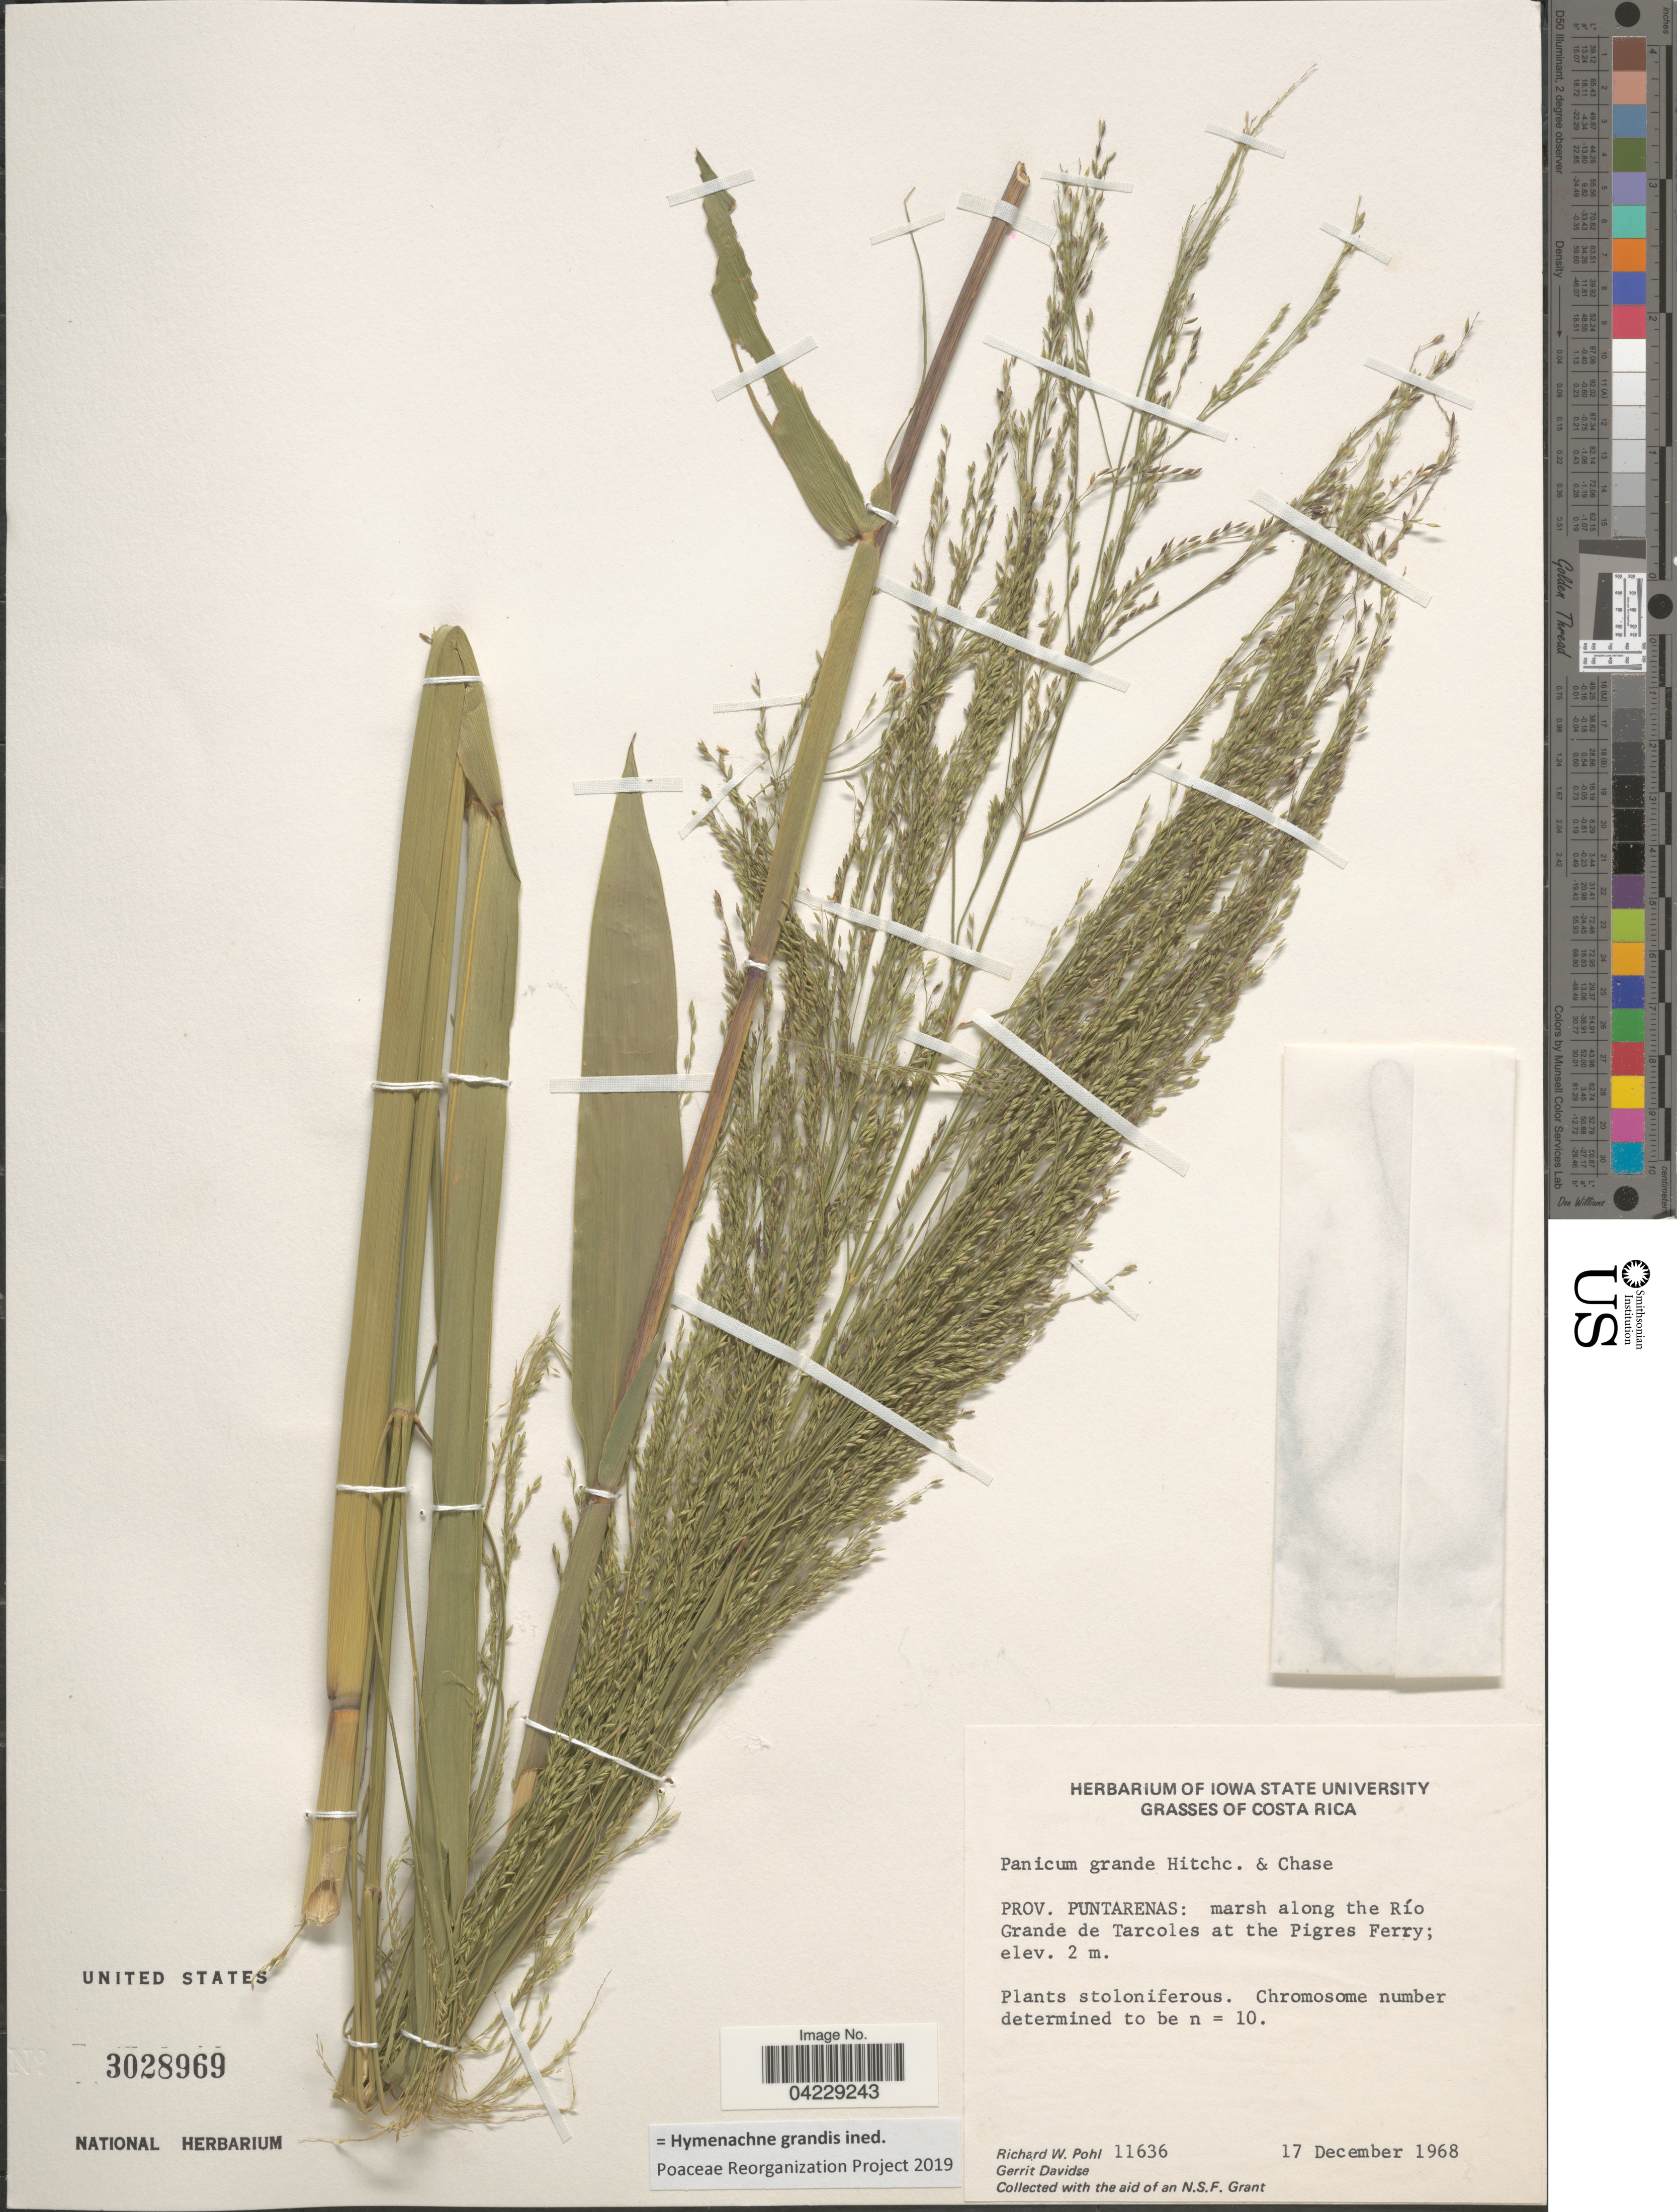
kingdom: Plantae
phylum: Tracheophyta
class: Liliopsida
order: Poales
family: Poaceae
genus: Hymenachne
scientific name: Hymenachne grandis ined. prp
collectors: R. W. Pohl & G. Davidse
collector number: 11636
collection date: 1968-12-17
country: Costa Rica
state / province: Puntarenas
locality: Marsh along the Río Grande de Tarcoles at the Pigres Ferry.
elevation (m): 2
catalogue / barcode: US 3028969